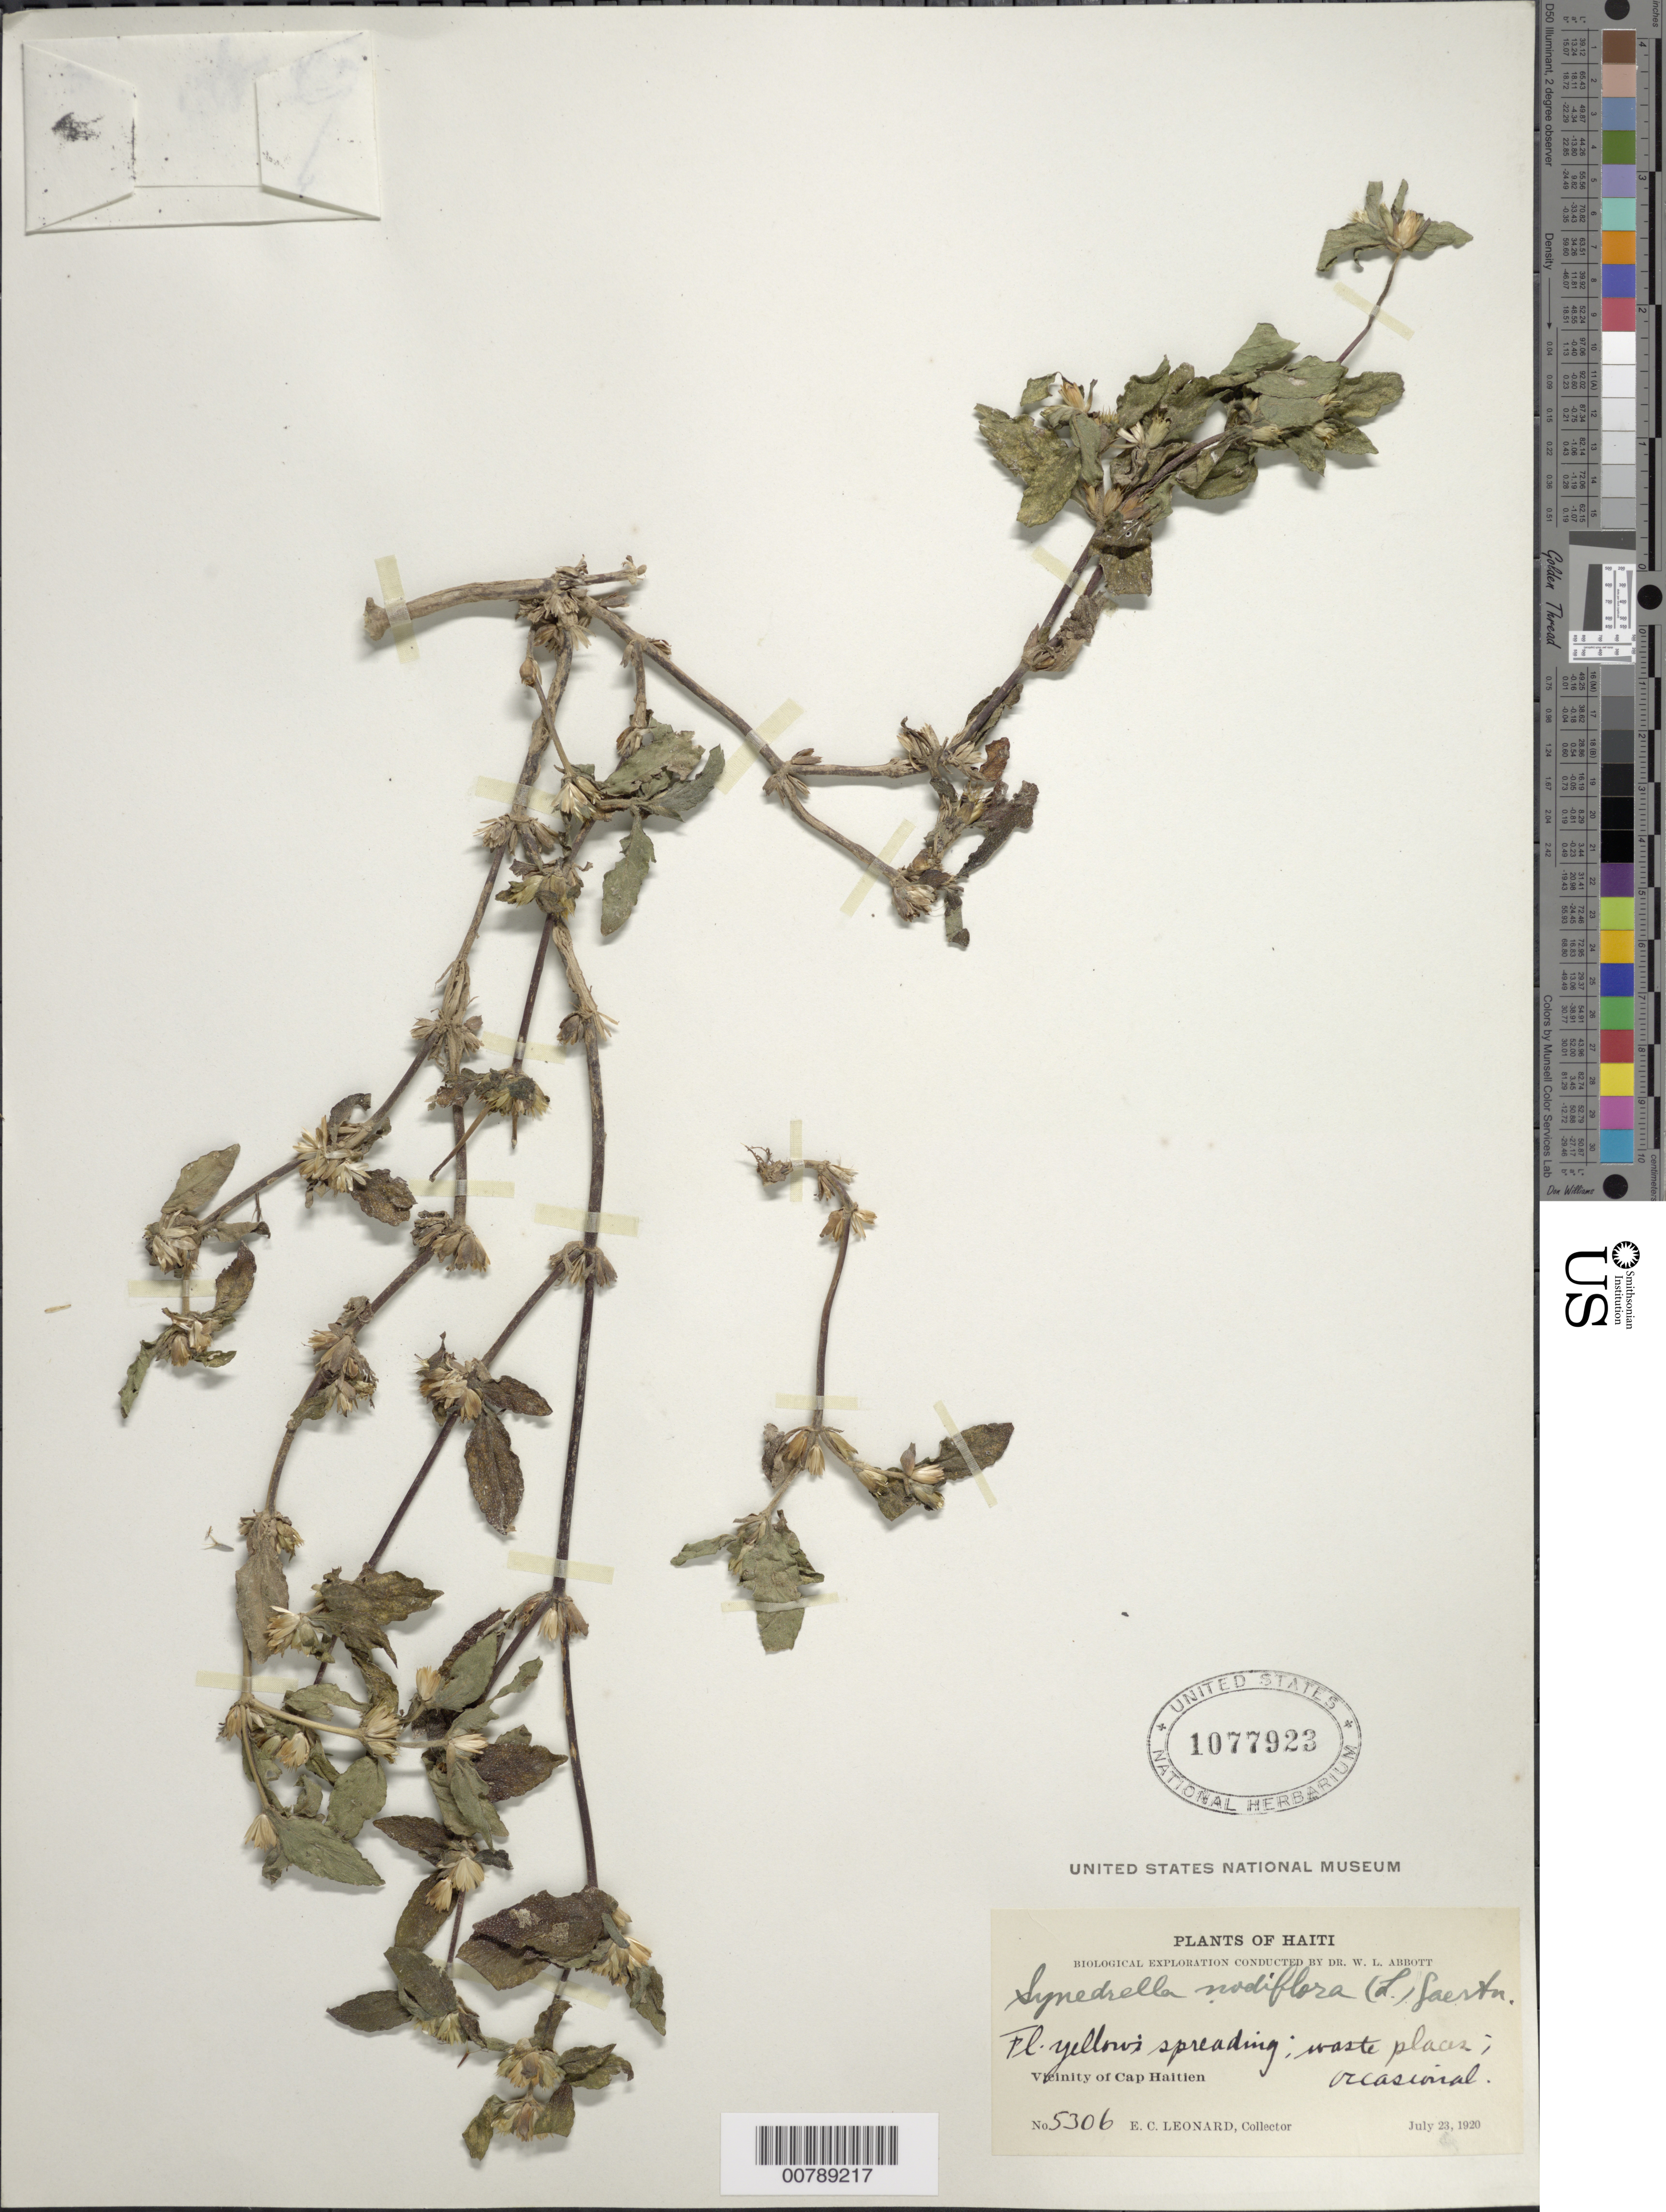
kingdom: Plantae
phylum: Tracheophyta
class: Magnoliopsida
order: Asterales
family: Asteraceae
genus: Synedrella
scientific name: Synedrella nodiflora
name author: (L.) Gaertn.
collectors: E. C. Leonard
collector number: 5306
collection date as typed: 23 Jul 1920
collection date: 1920-07-23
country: Haiti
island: Hispaniola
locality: Vicinity of Cap Haitien, waste places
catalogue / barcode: US 1077923